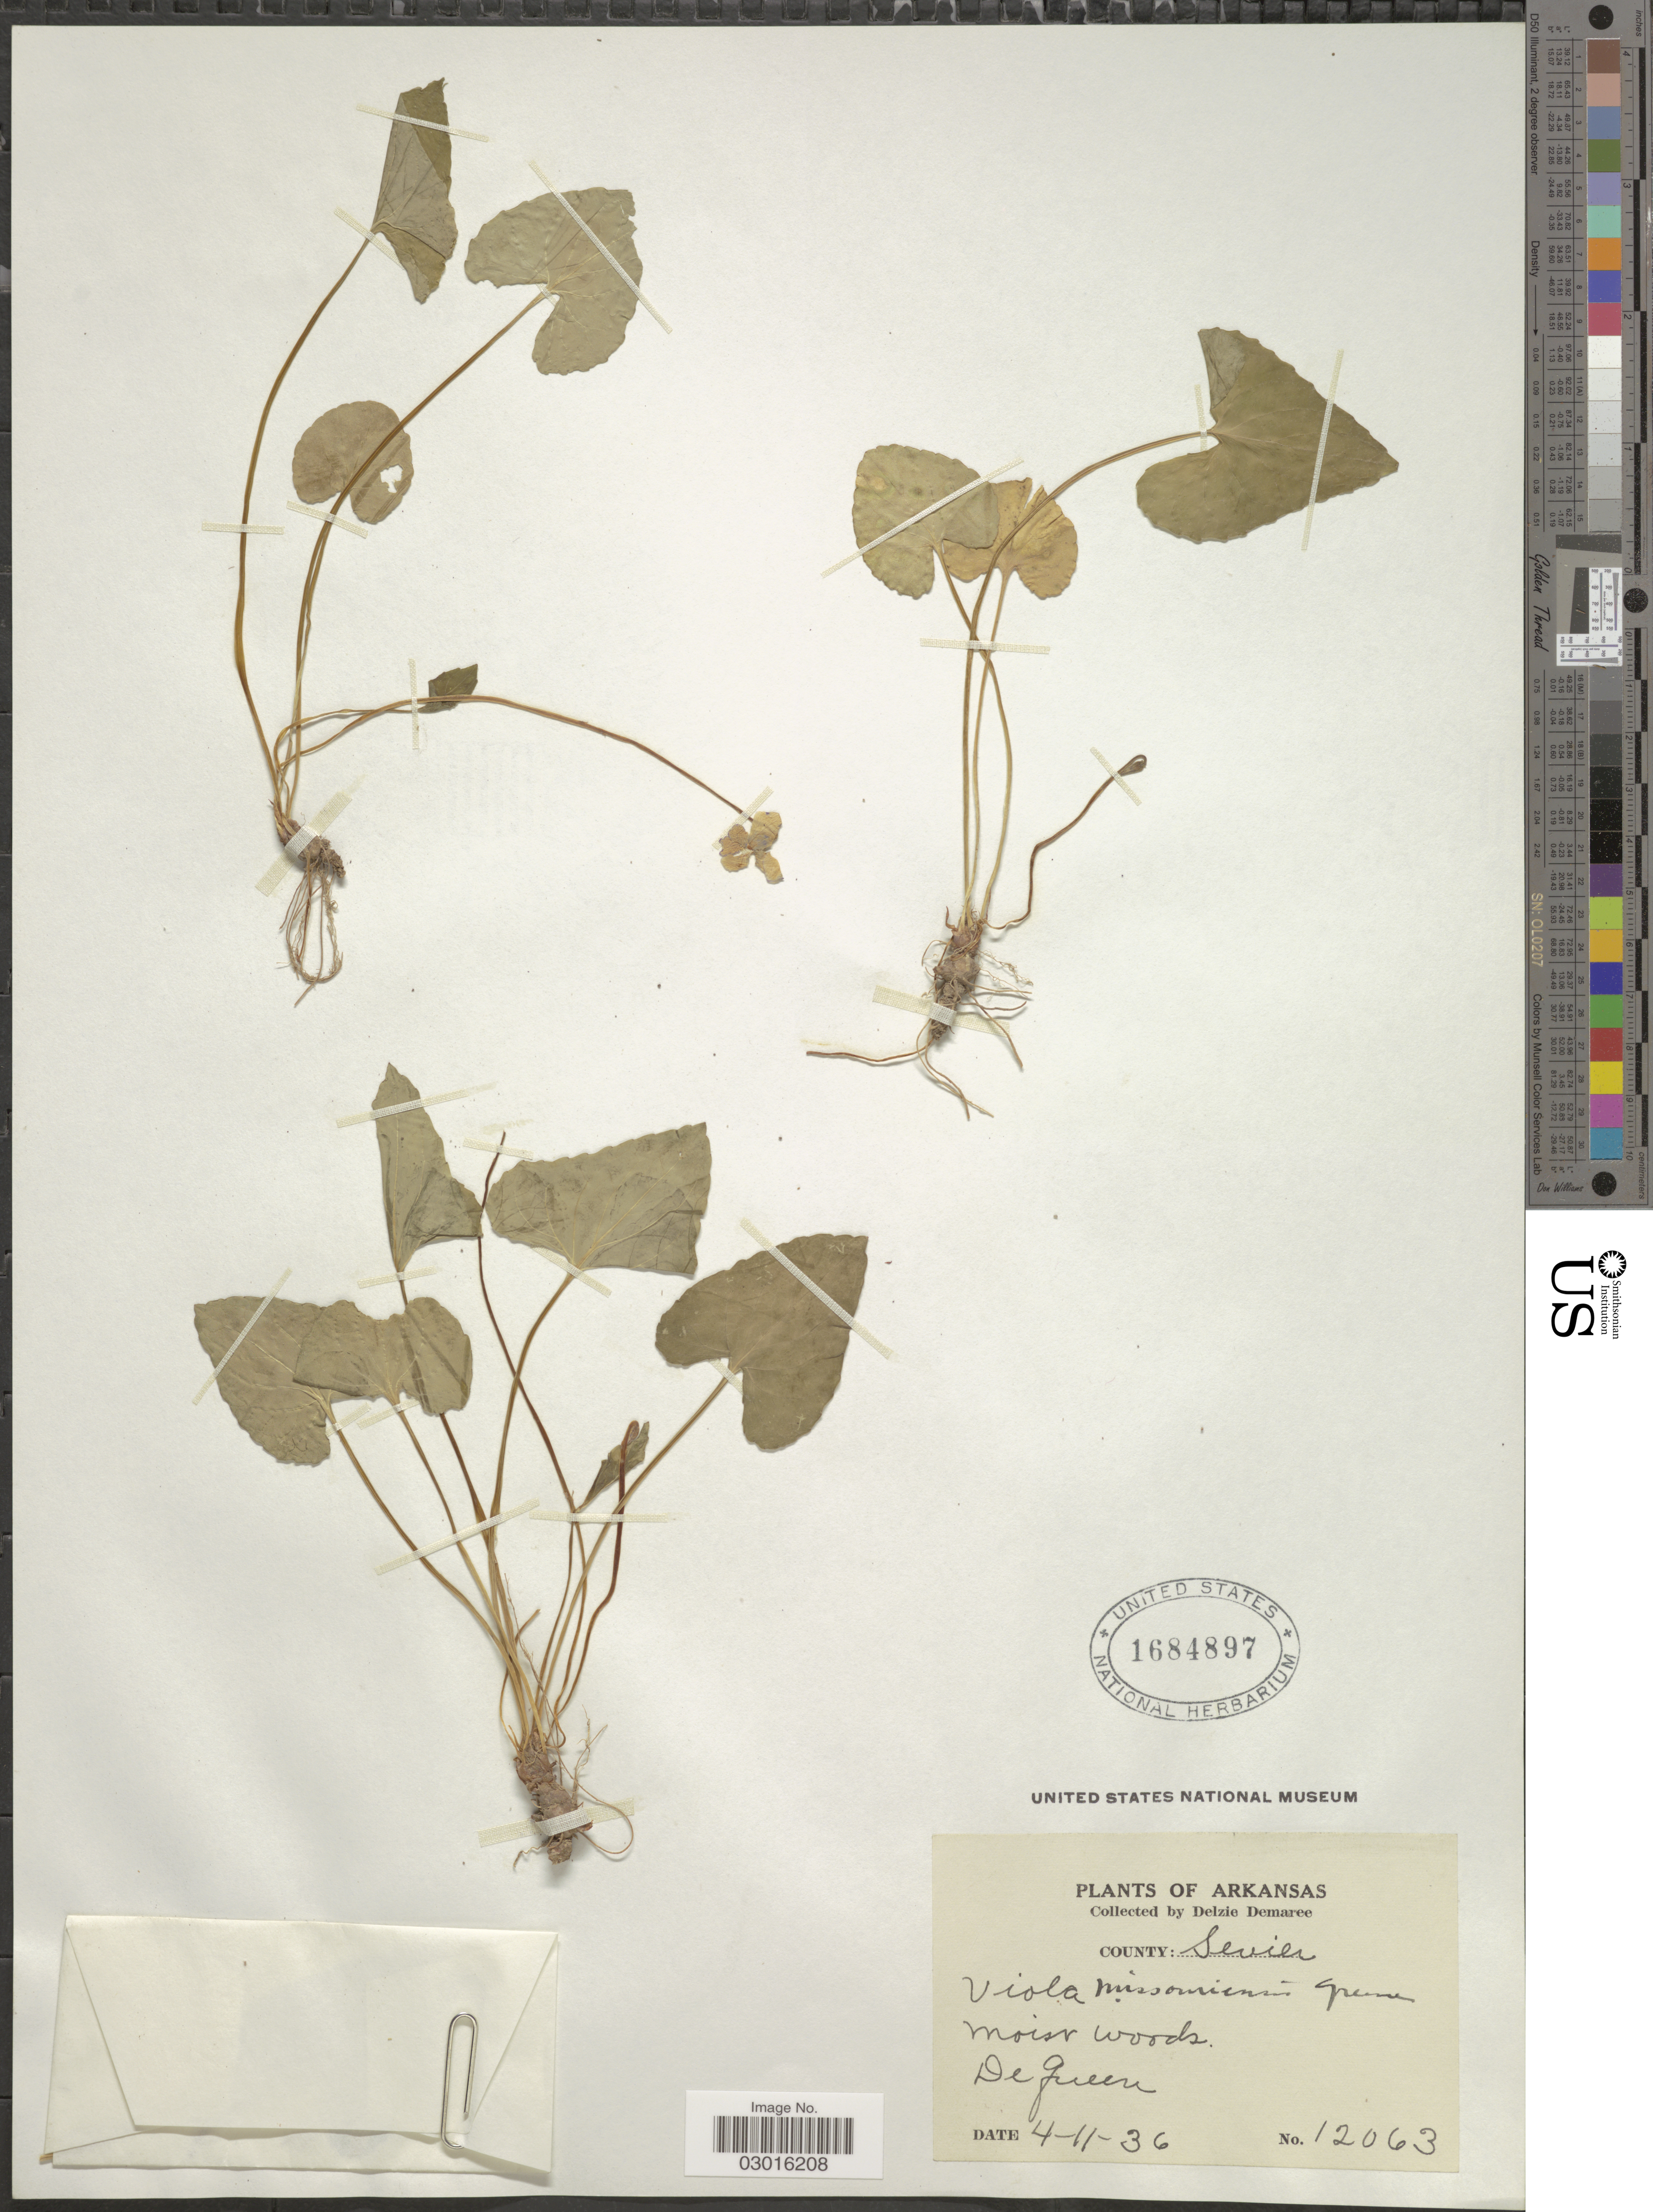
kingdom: Plantae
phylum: Tracheophyta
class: Magnoliopsida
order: Malpighiales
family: Violaceae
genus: Viola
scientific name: Viola missouriensis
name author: Greene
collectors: D. Demaree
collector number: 12063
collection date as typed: Transcribed d/m/y: 11/4/36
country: United States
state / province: Arkansas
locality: County: Sevier, De queen.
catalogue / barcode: US 1684897